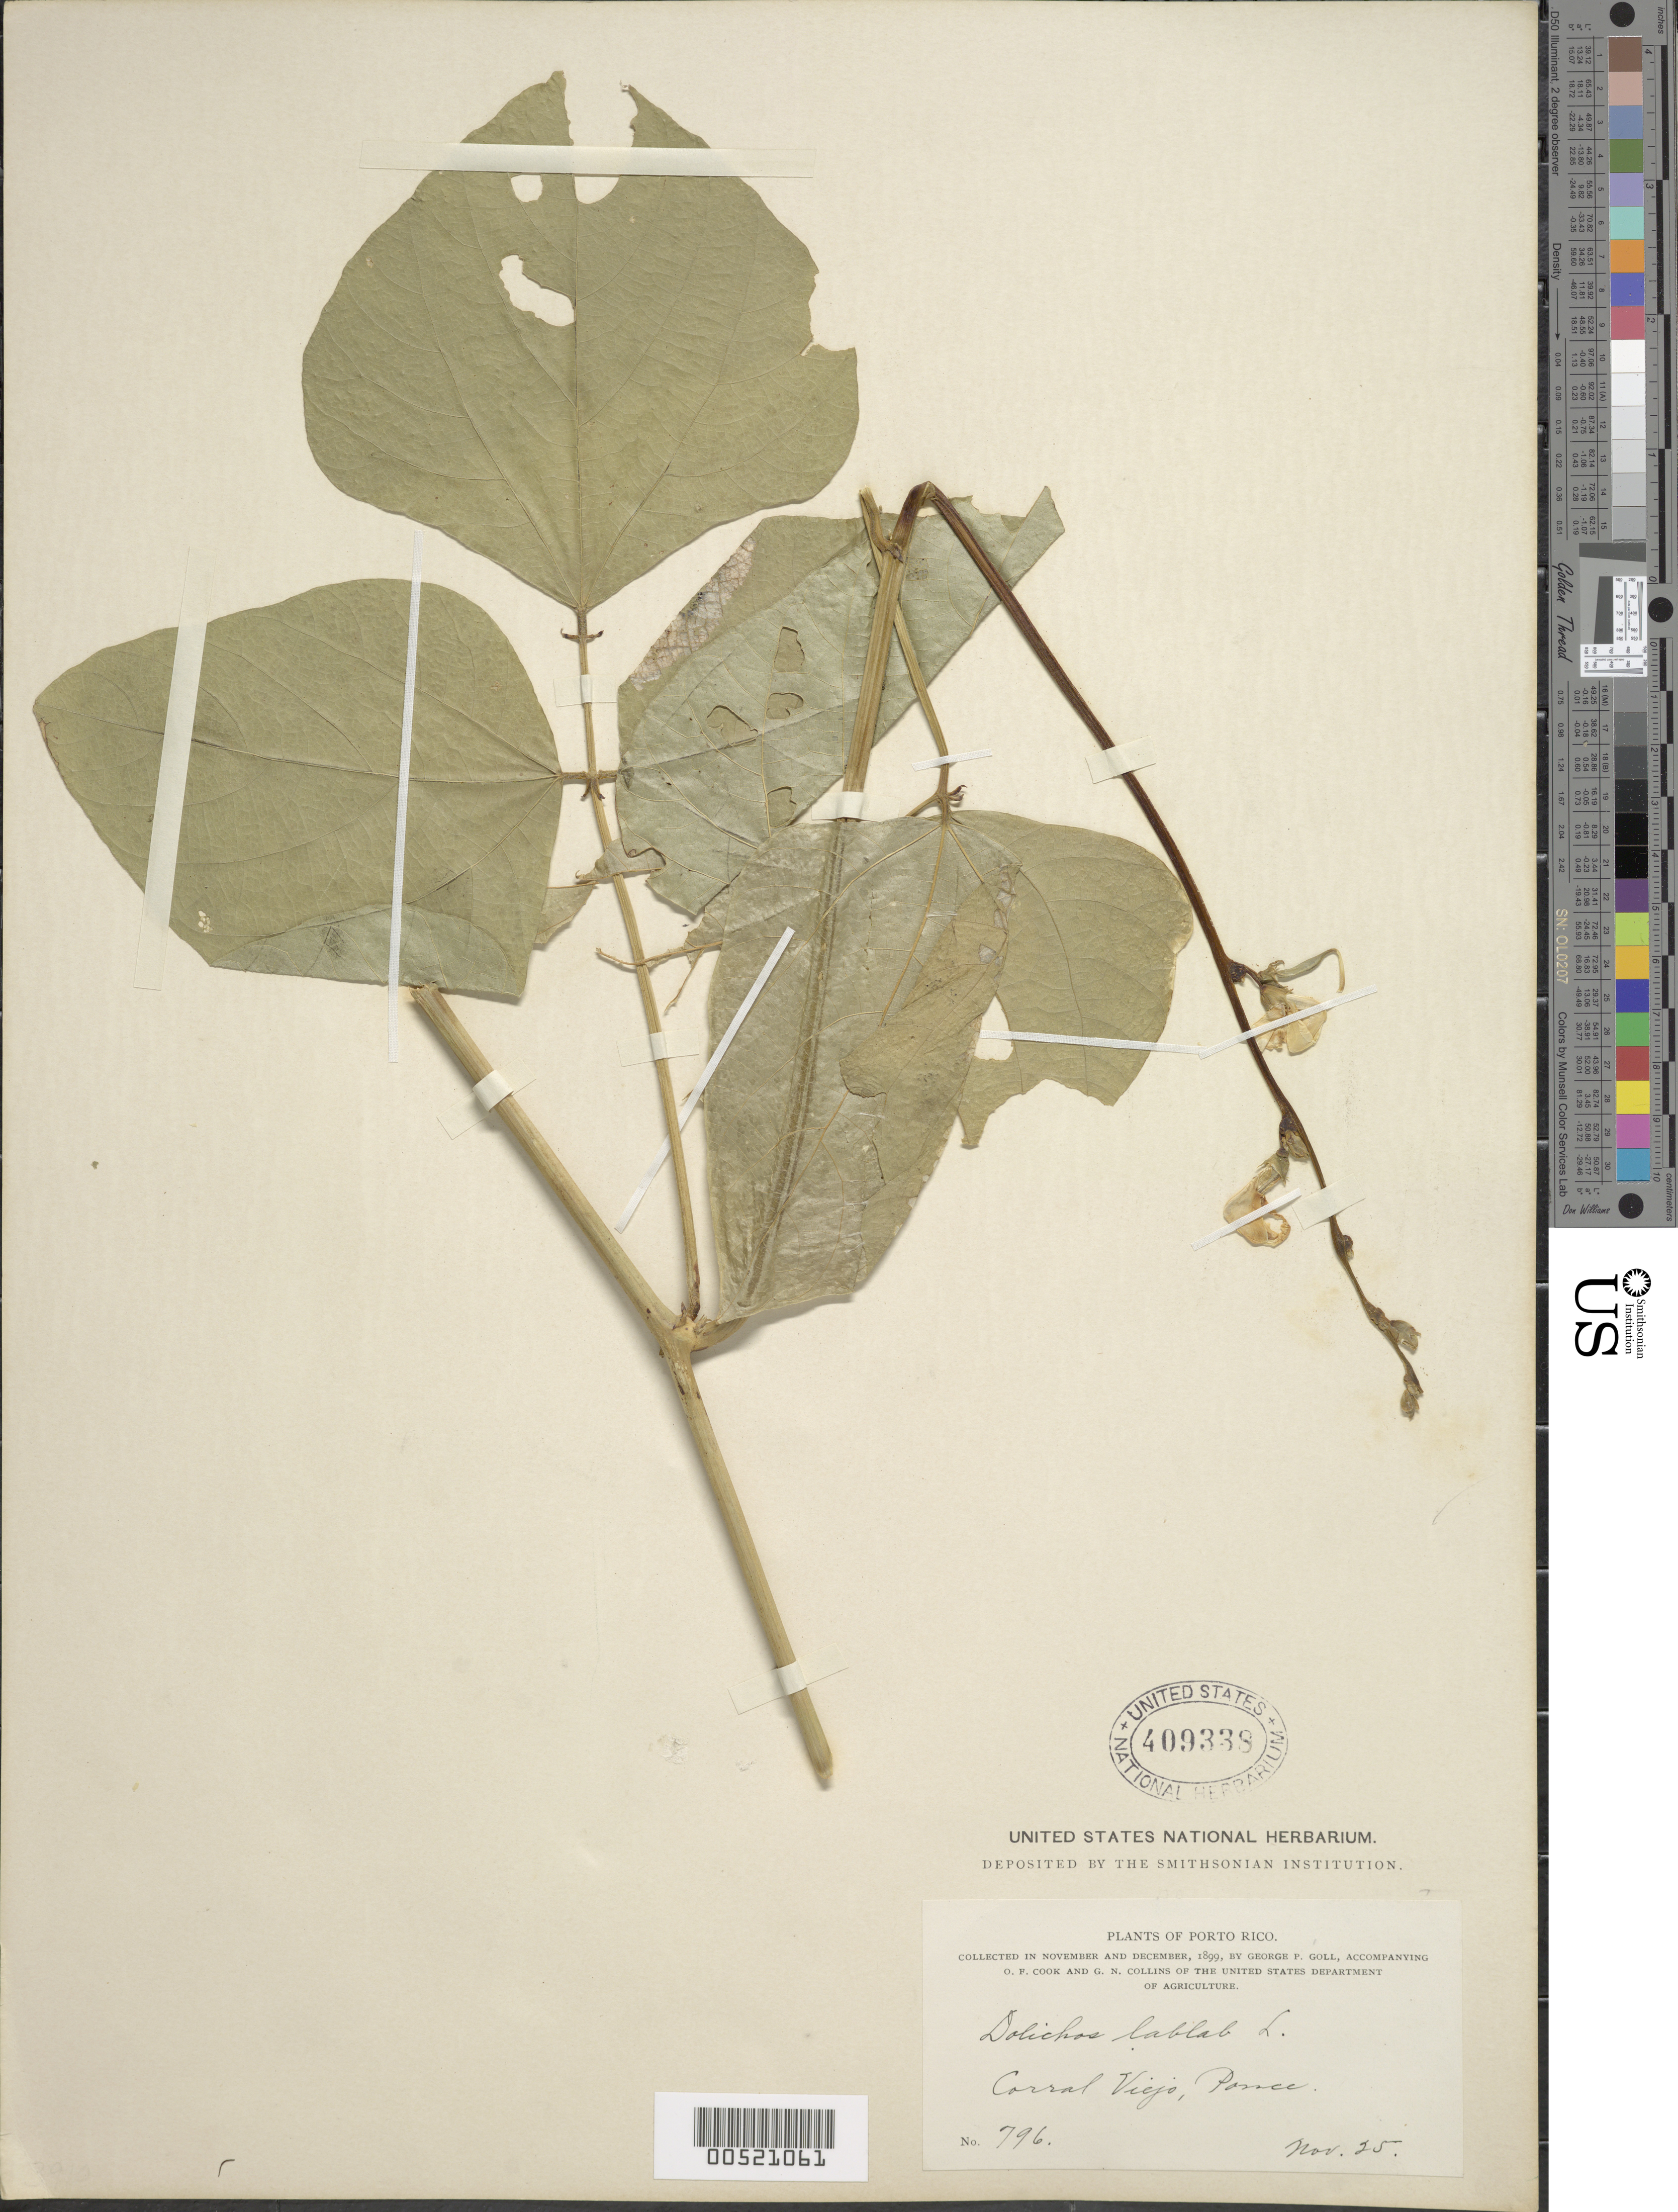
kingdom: Plantae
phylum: Tracheophyta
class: Magnoliopsida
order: Fabales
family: Fabaceae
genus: Lablab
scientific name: Lablab purpureus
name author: (L.) Sweet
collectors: G. Goll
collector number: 796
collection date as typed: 25 Nov 1899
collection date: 1899-11-25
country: Puerto Rico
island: Greater Antilles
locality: Corral Viejo, Ponce.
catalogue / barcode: US 409338